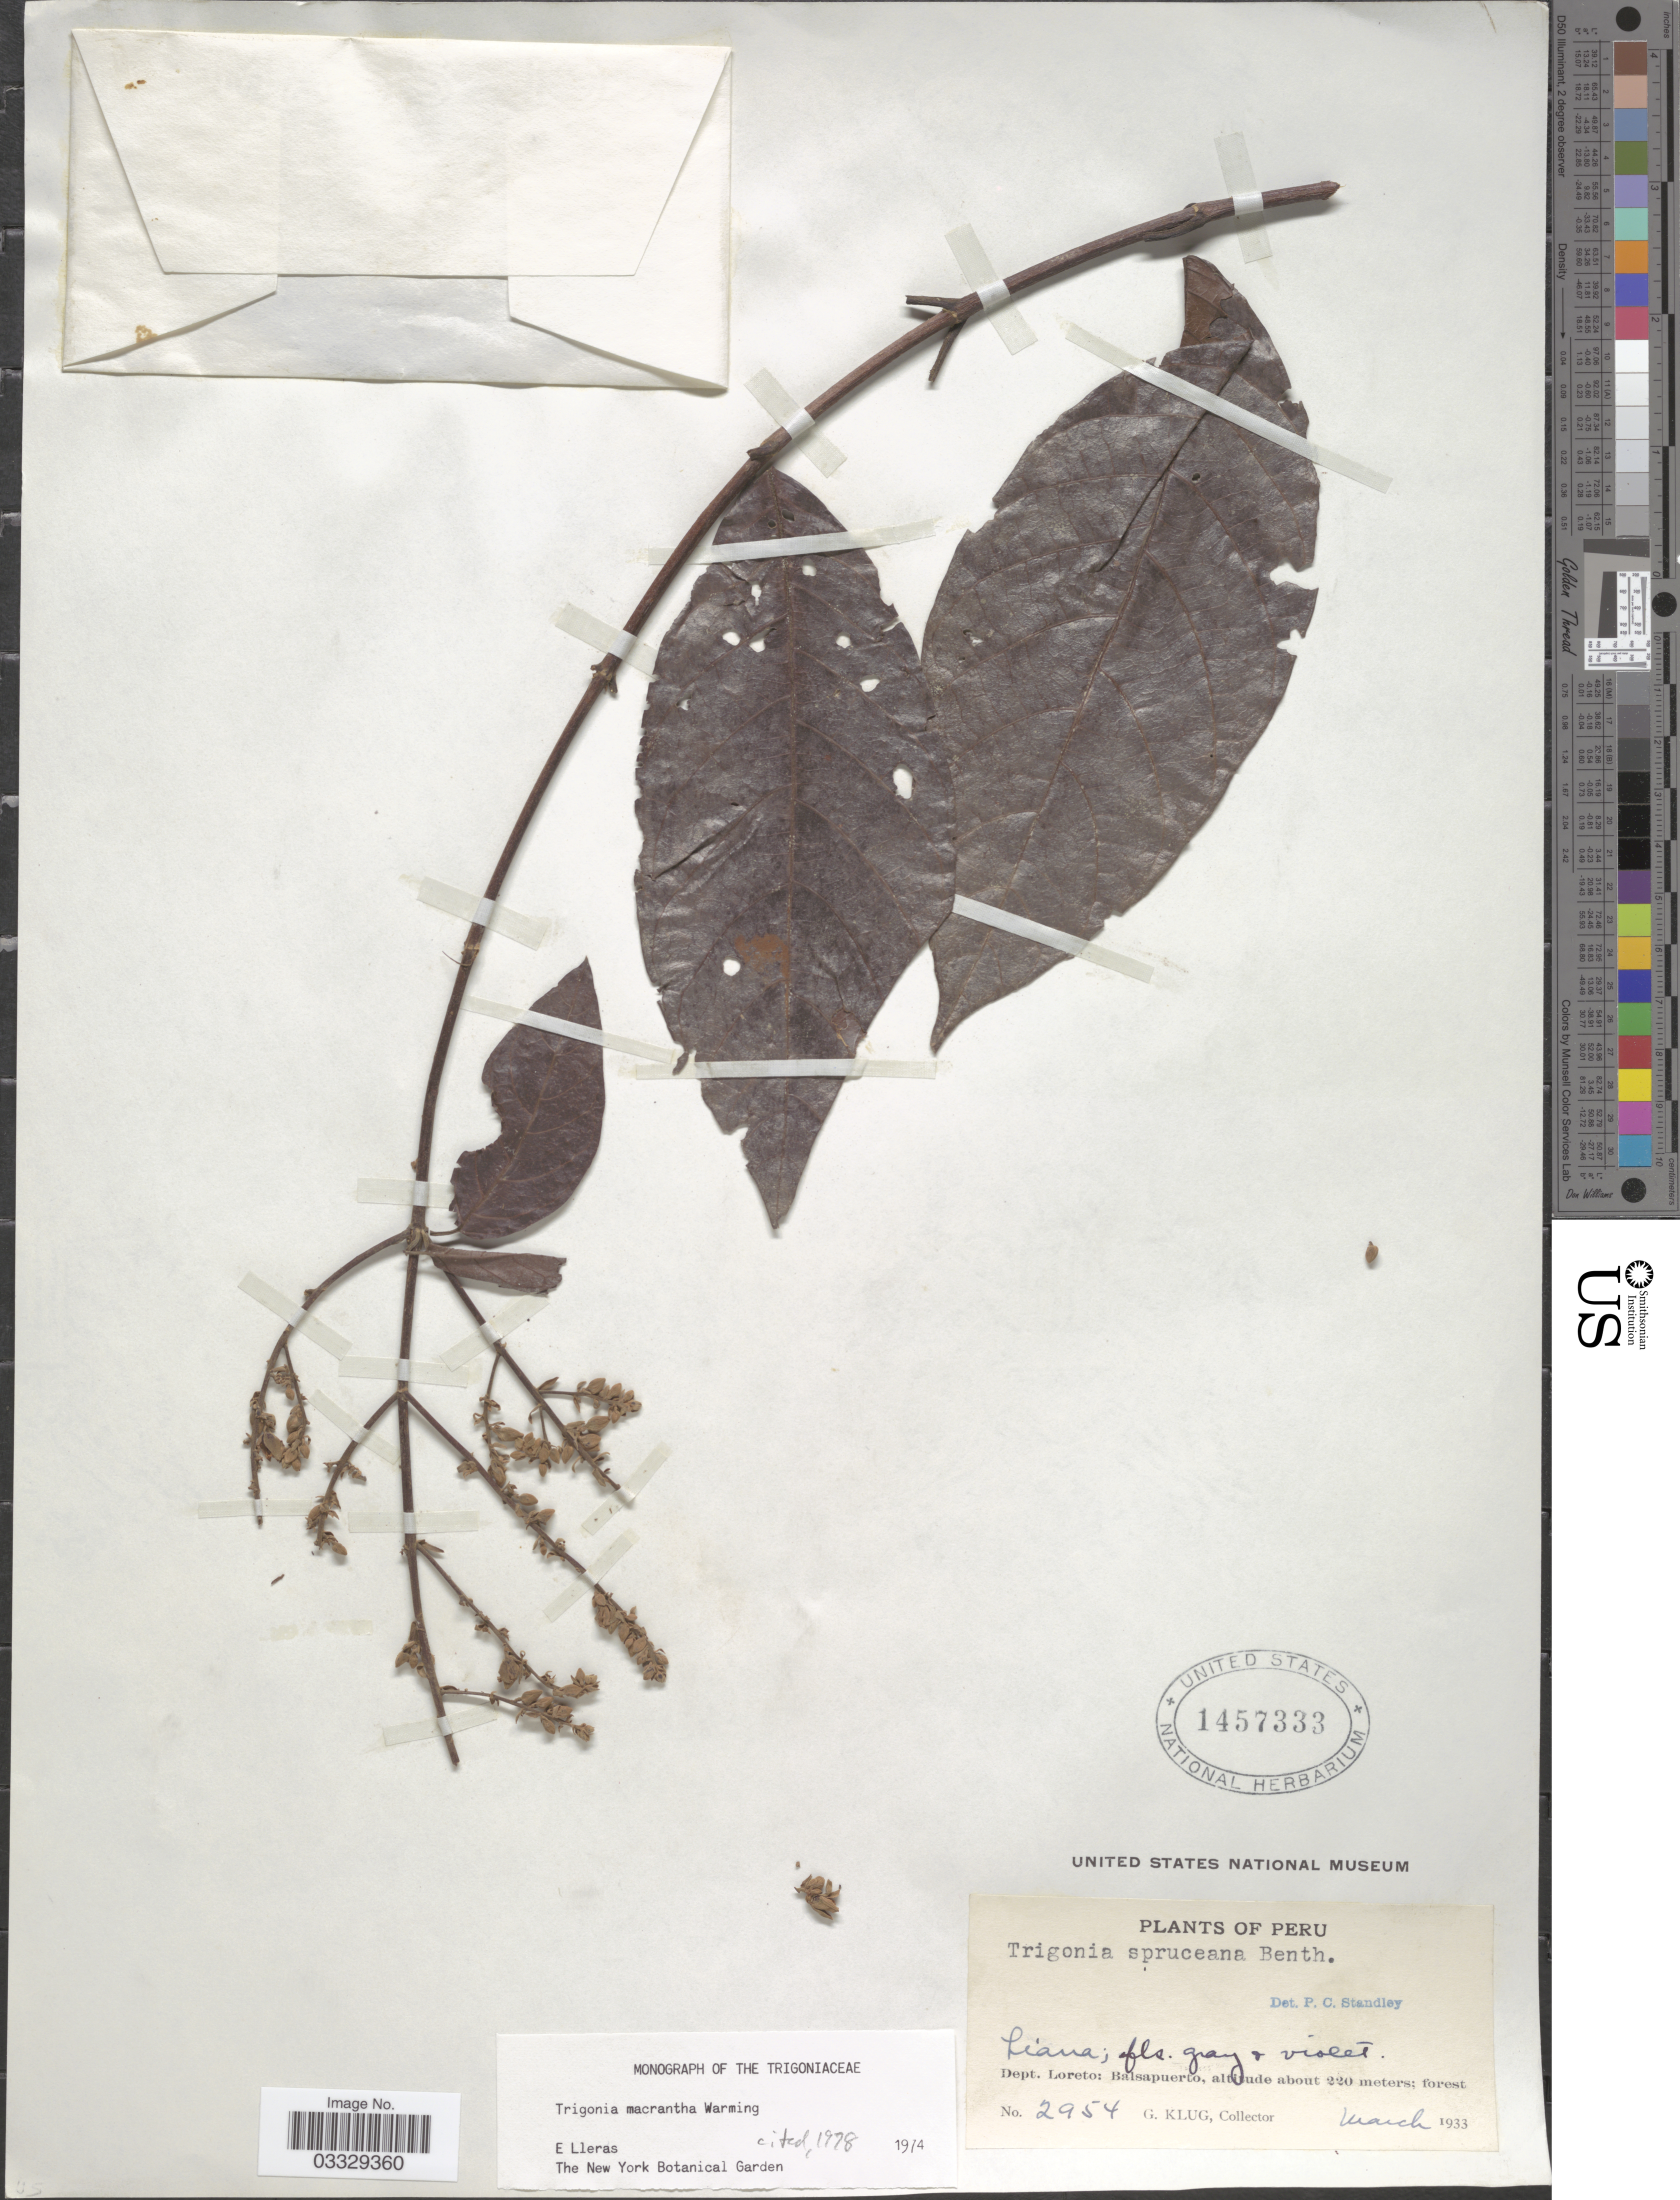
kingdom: Plantae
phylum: Tracheophyta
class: Magnoliopsida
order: Malpighiales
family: Trigoniaceae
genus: Trigonia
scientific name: Trigonia macrantha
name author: Warm.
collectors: G. Klug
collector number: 2954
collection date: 1933-03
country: Peru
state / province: Loreto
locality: Dept. Loreto: Balsapuerto.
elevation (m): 220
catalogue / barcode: US 1457333